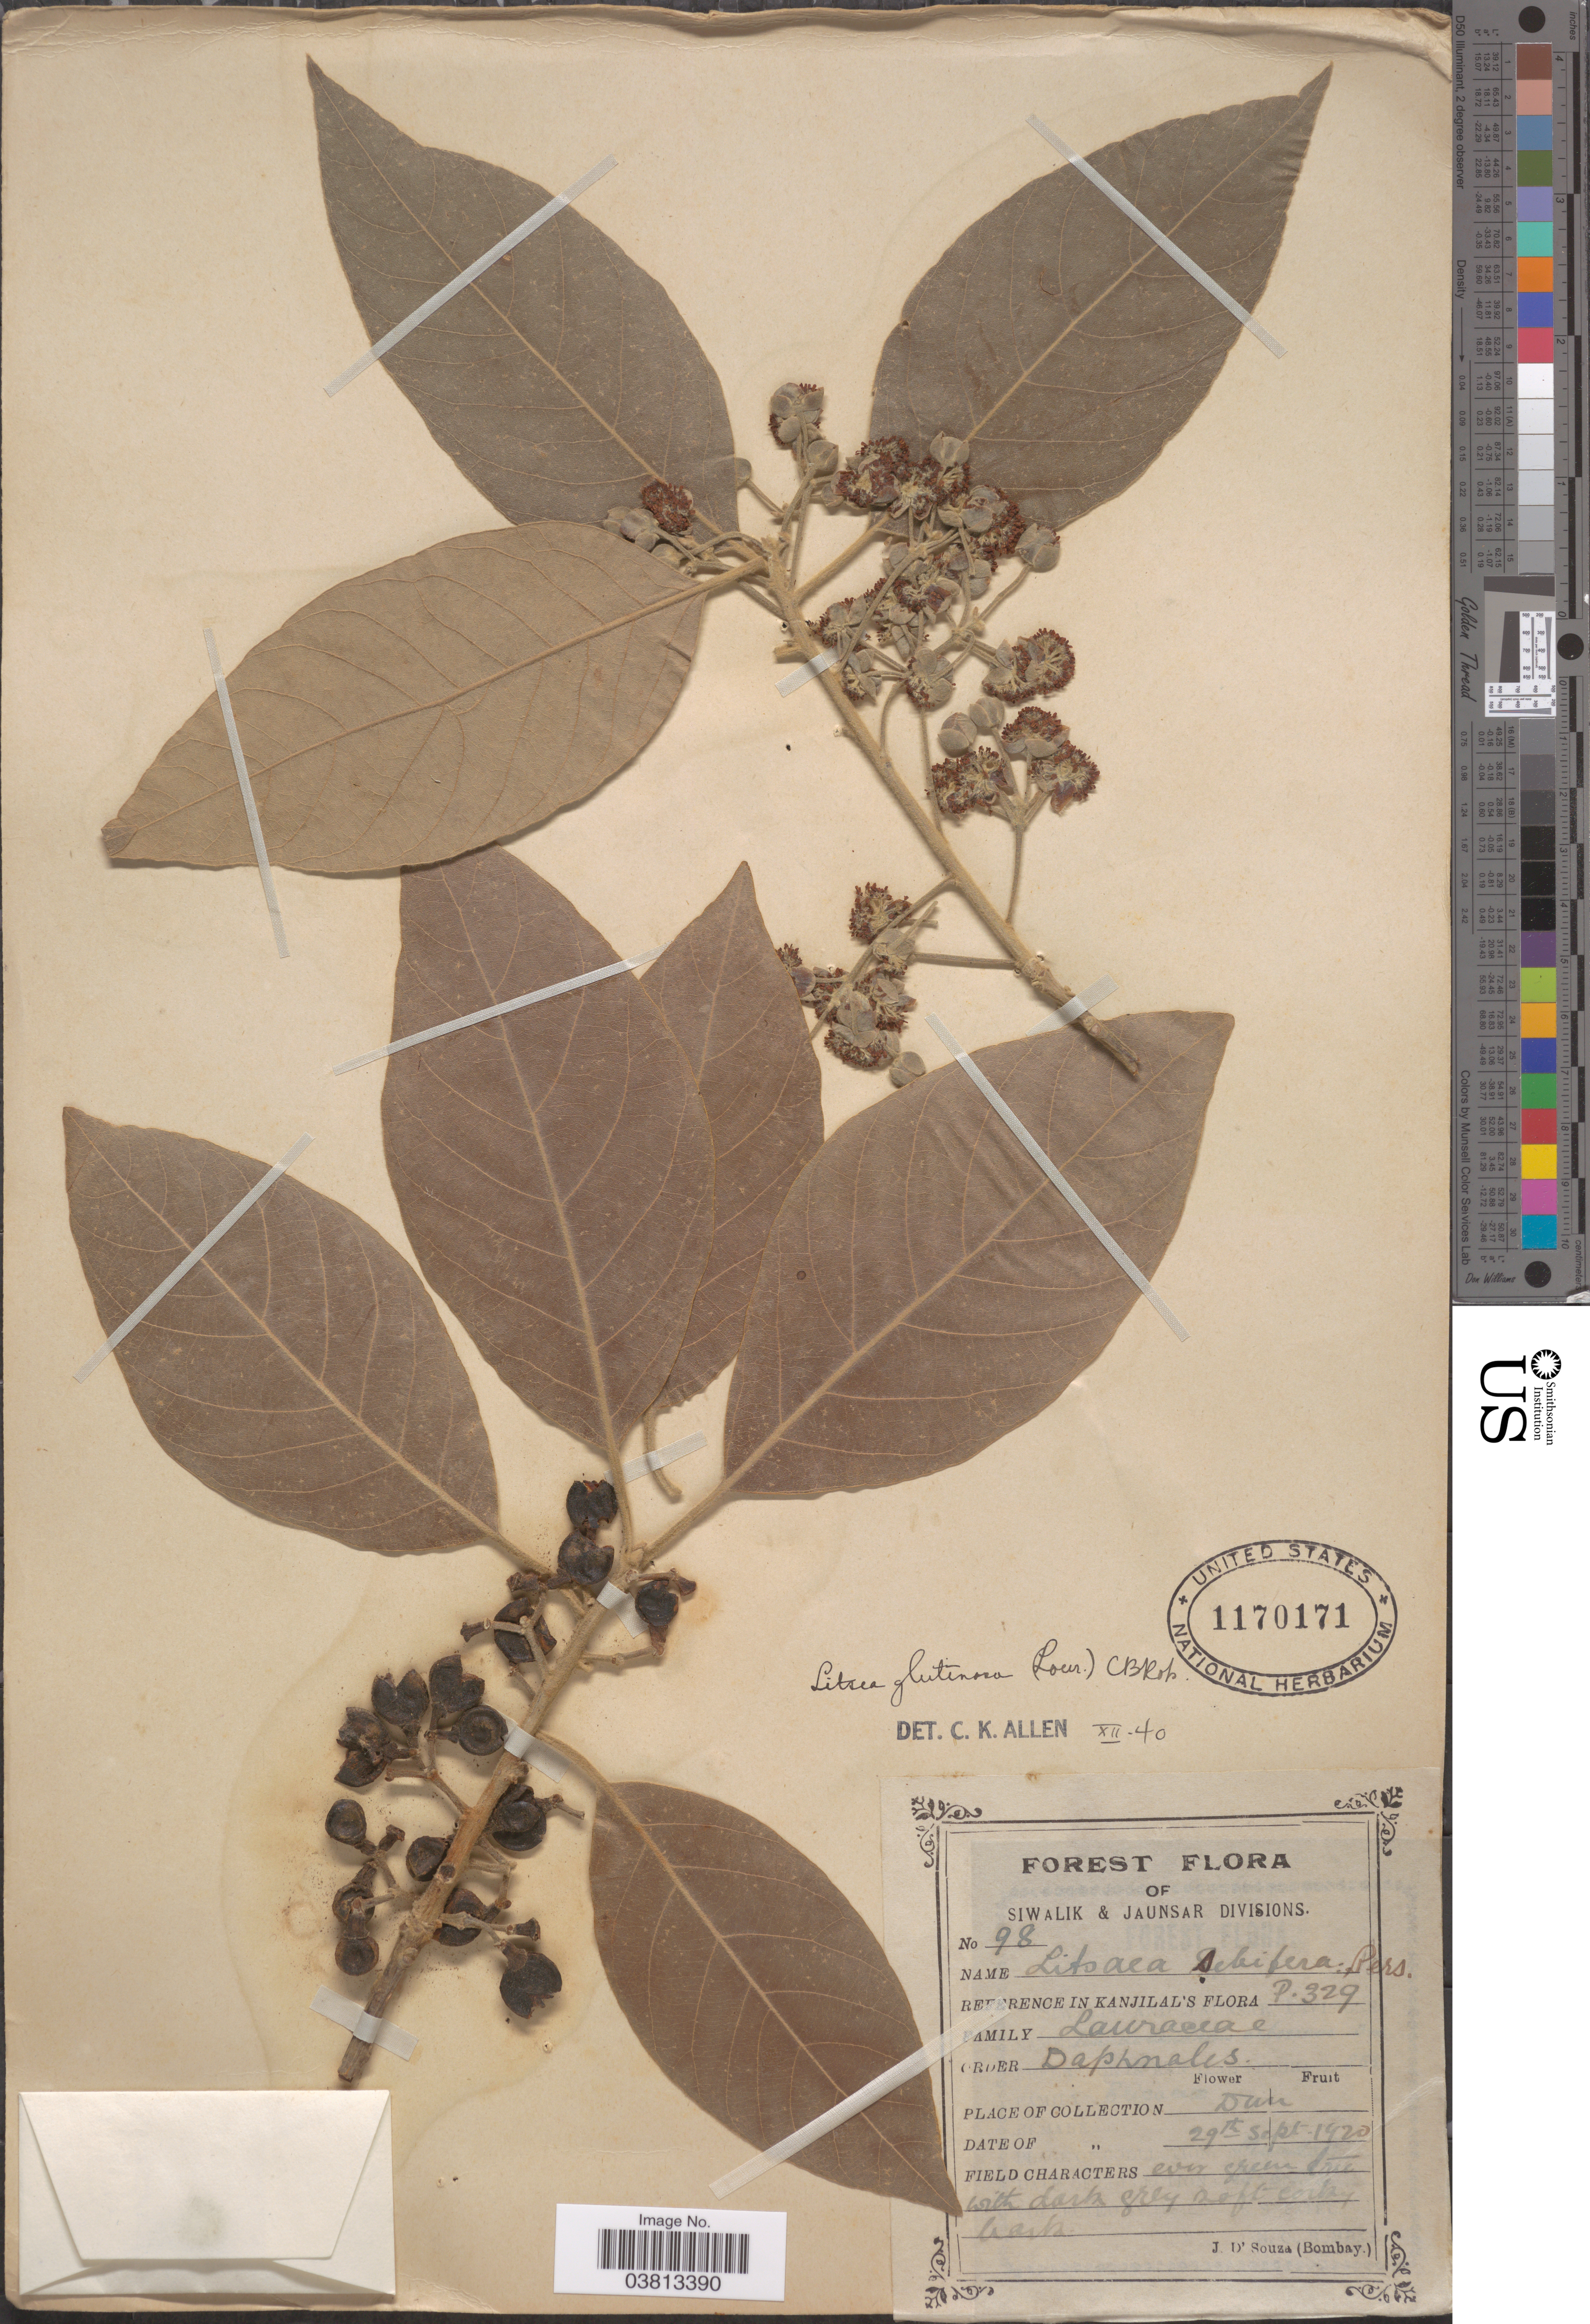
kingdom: Plantae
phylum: Tracheophyta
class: Magnoliopsida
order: Laurales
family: Lauraceae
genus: Litsea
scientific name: Litsea glutinosa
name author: (Lour.) C.B. Rob.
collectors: J. Souza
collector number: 98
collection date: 1920-09-29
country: India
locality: Siwalik & Jaunsar Divisions. Dun.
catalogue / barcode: US 1170171